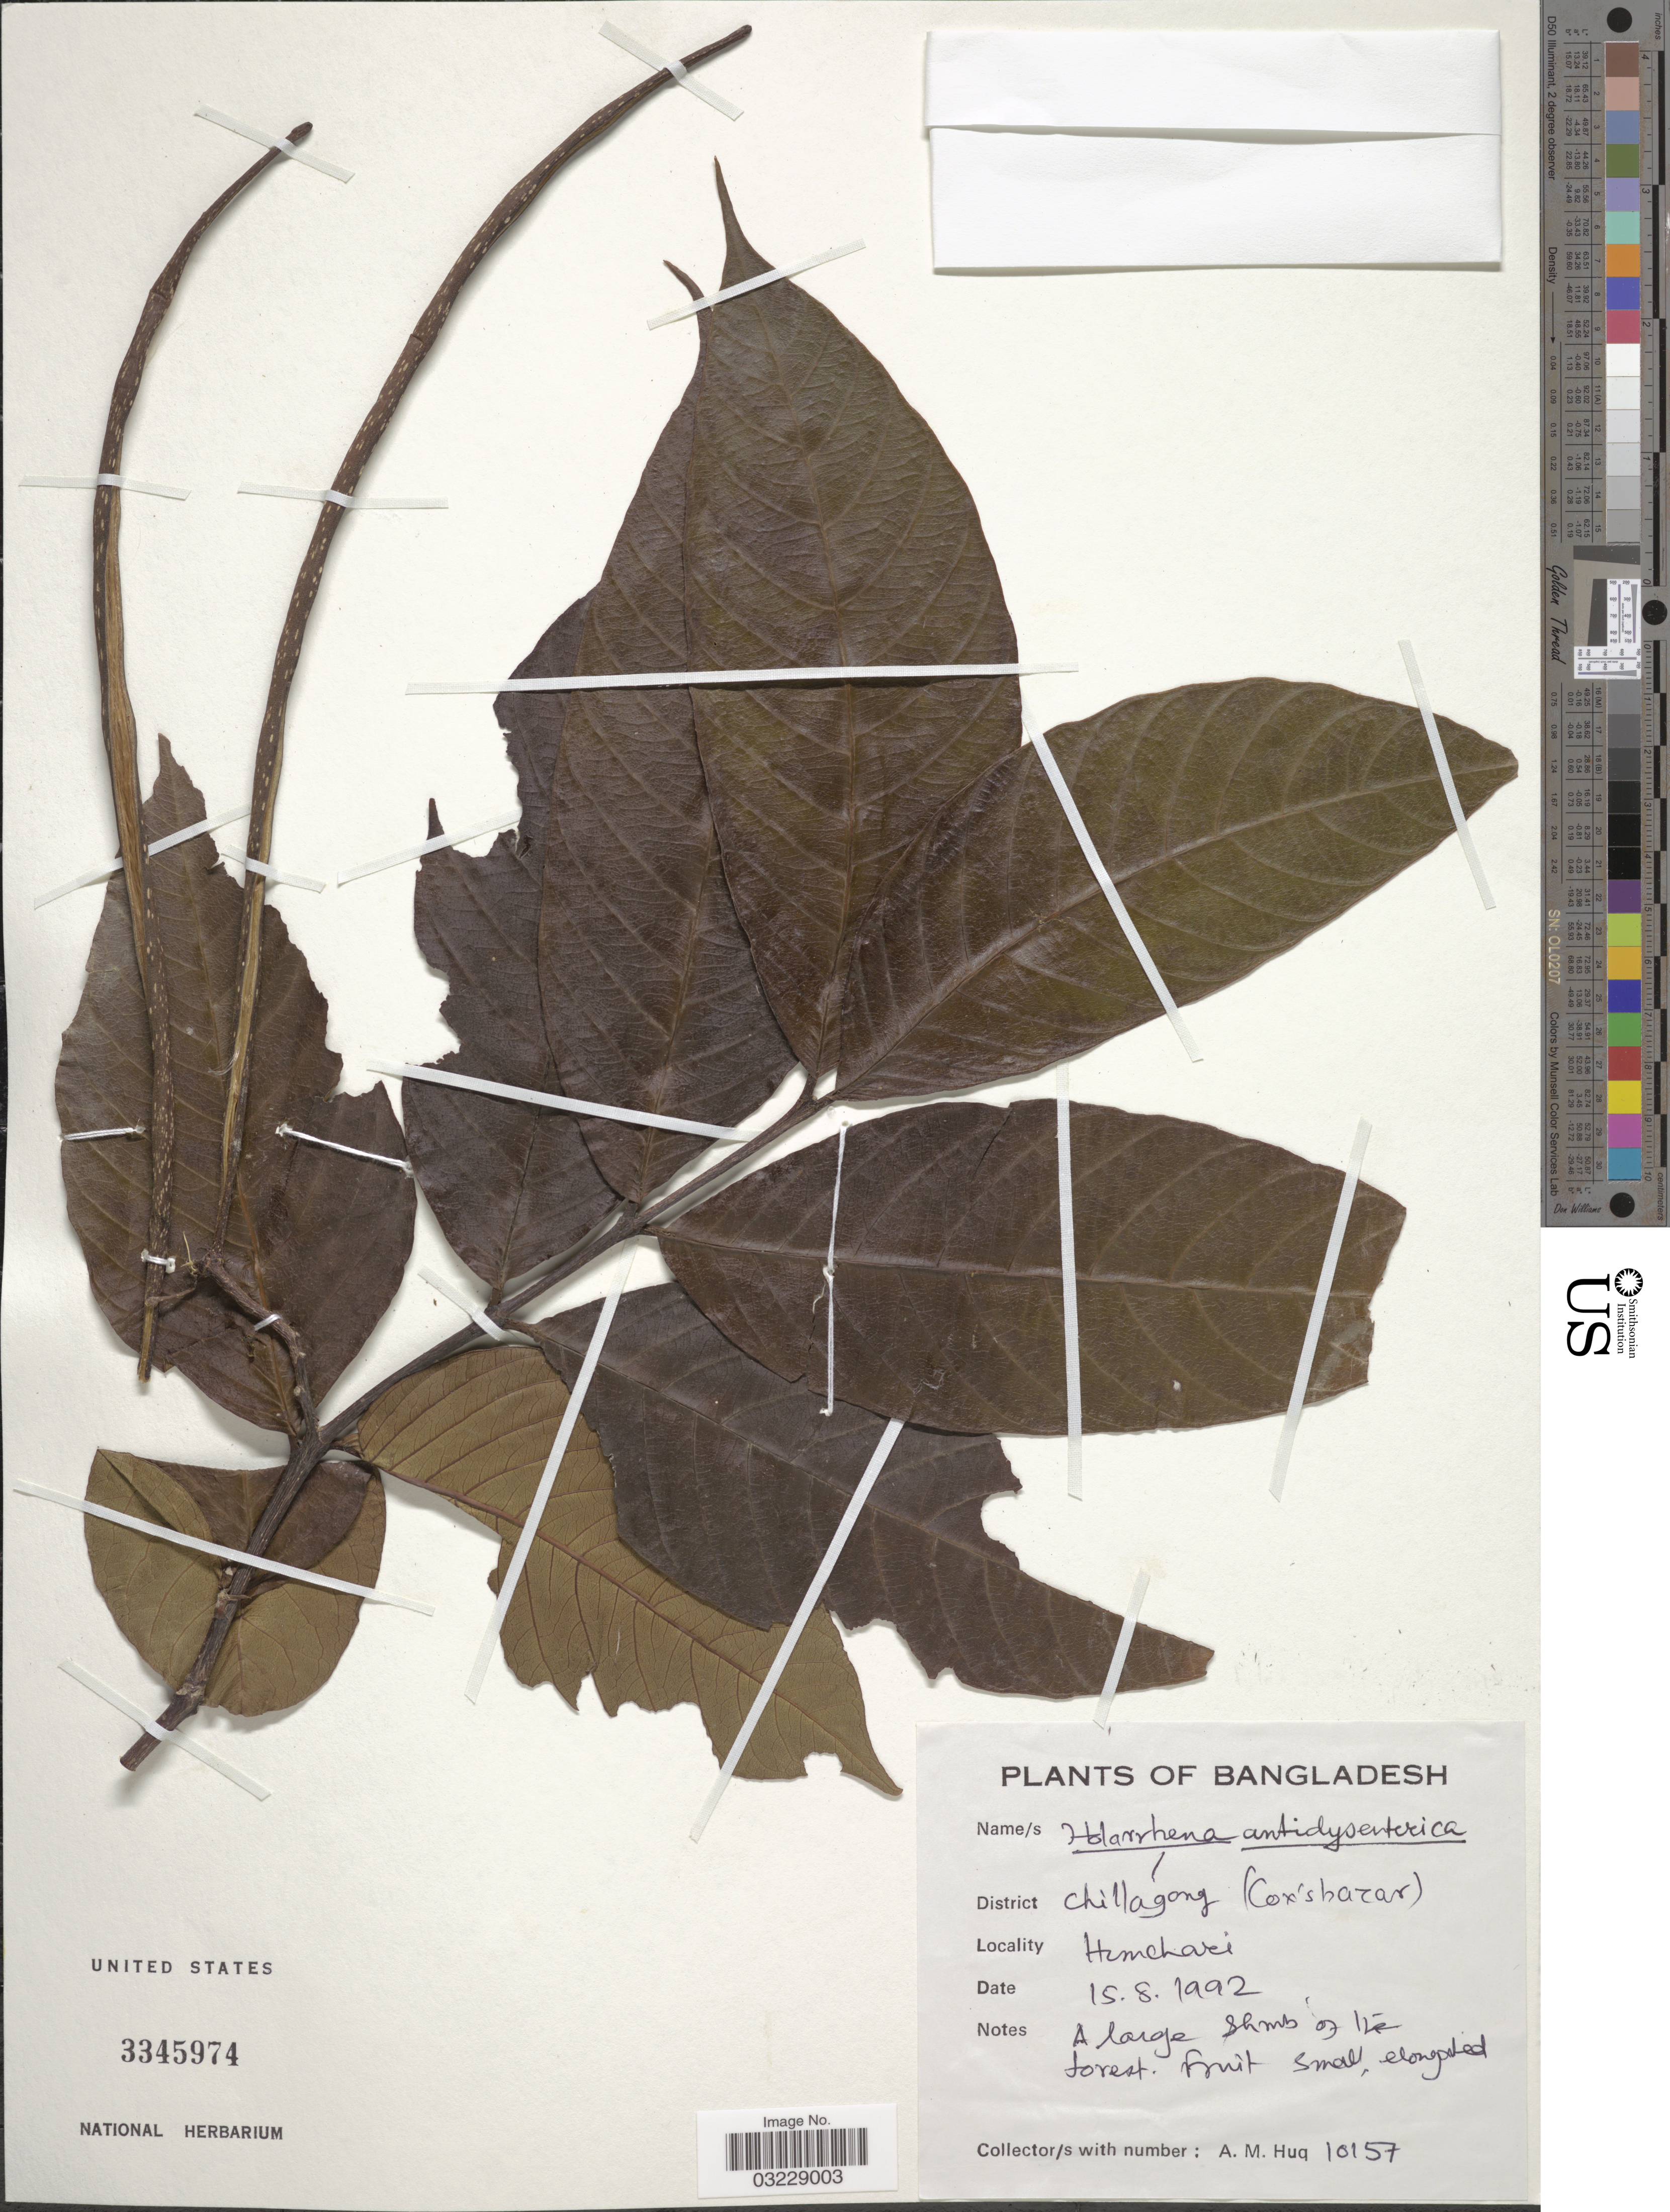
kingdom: Plantae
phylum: Tracheophyta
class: Magnoliopsida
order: Gentianales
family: Apocynaceae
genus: Holarrhena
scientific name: Holarrhena pubescens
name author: (Buch.-Ham.) Wall. ex G. Don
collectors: A. M. Huq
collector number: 10157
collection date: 1992-08-15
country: Bangladesh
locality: District Chillágong (Cox's bazar). Himchari.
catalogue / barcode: US 3345974